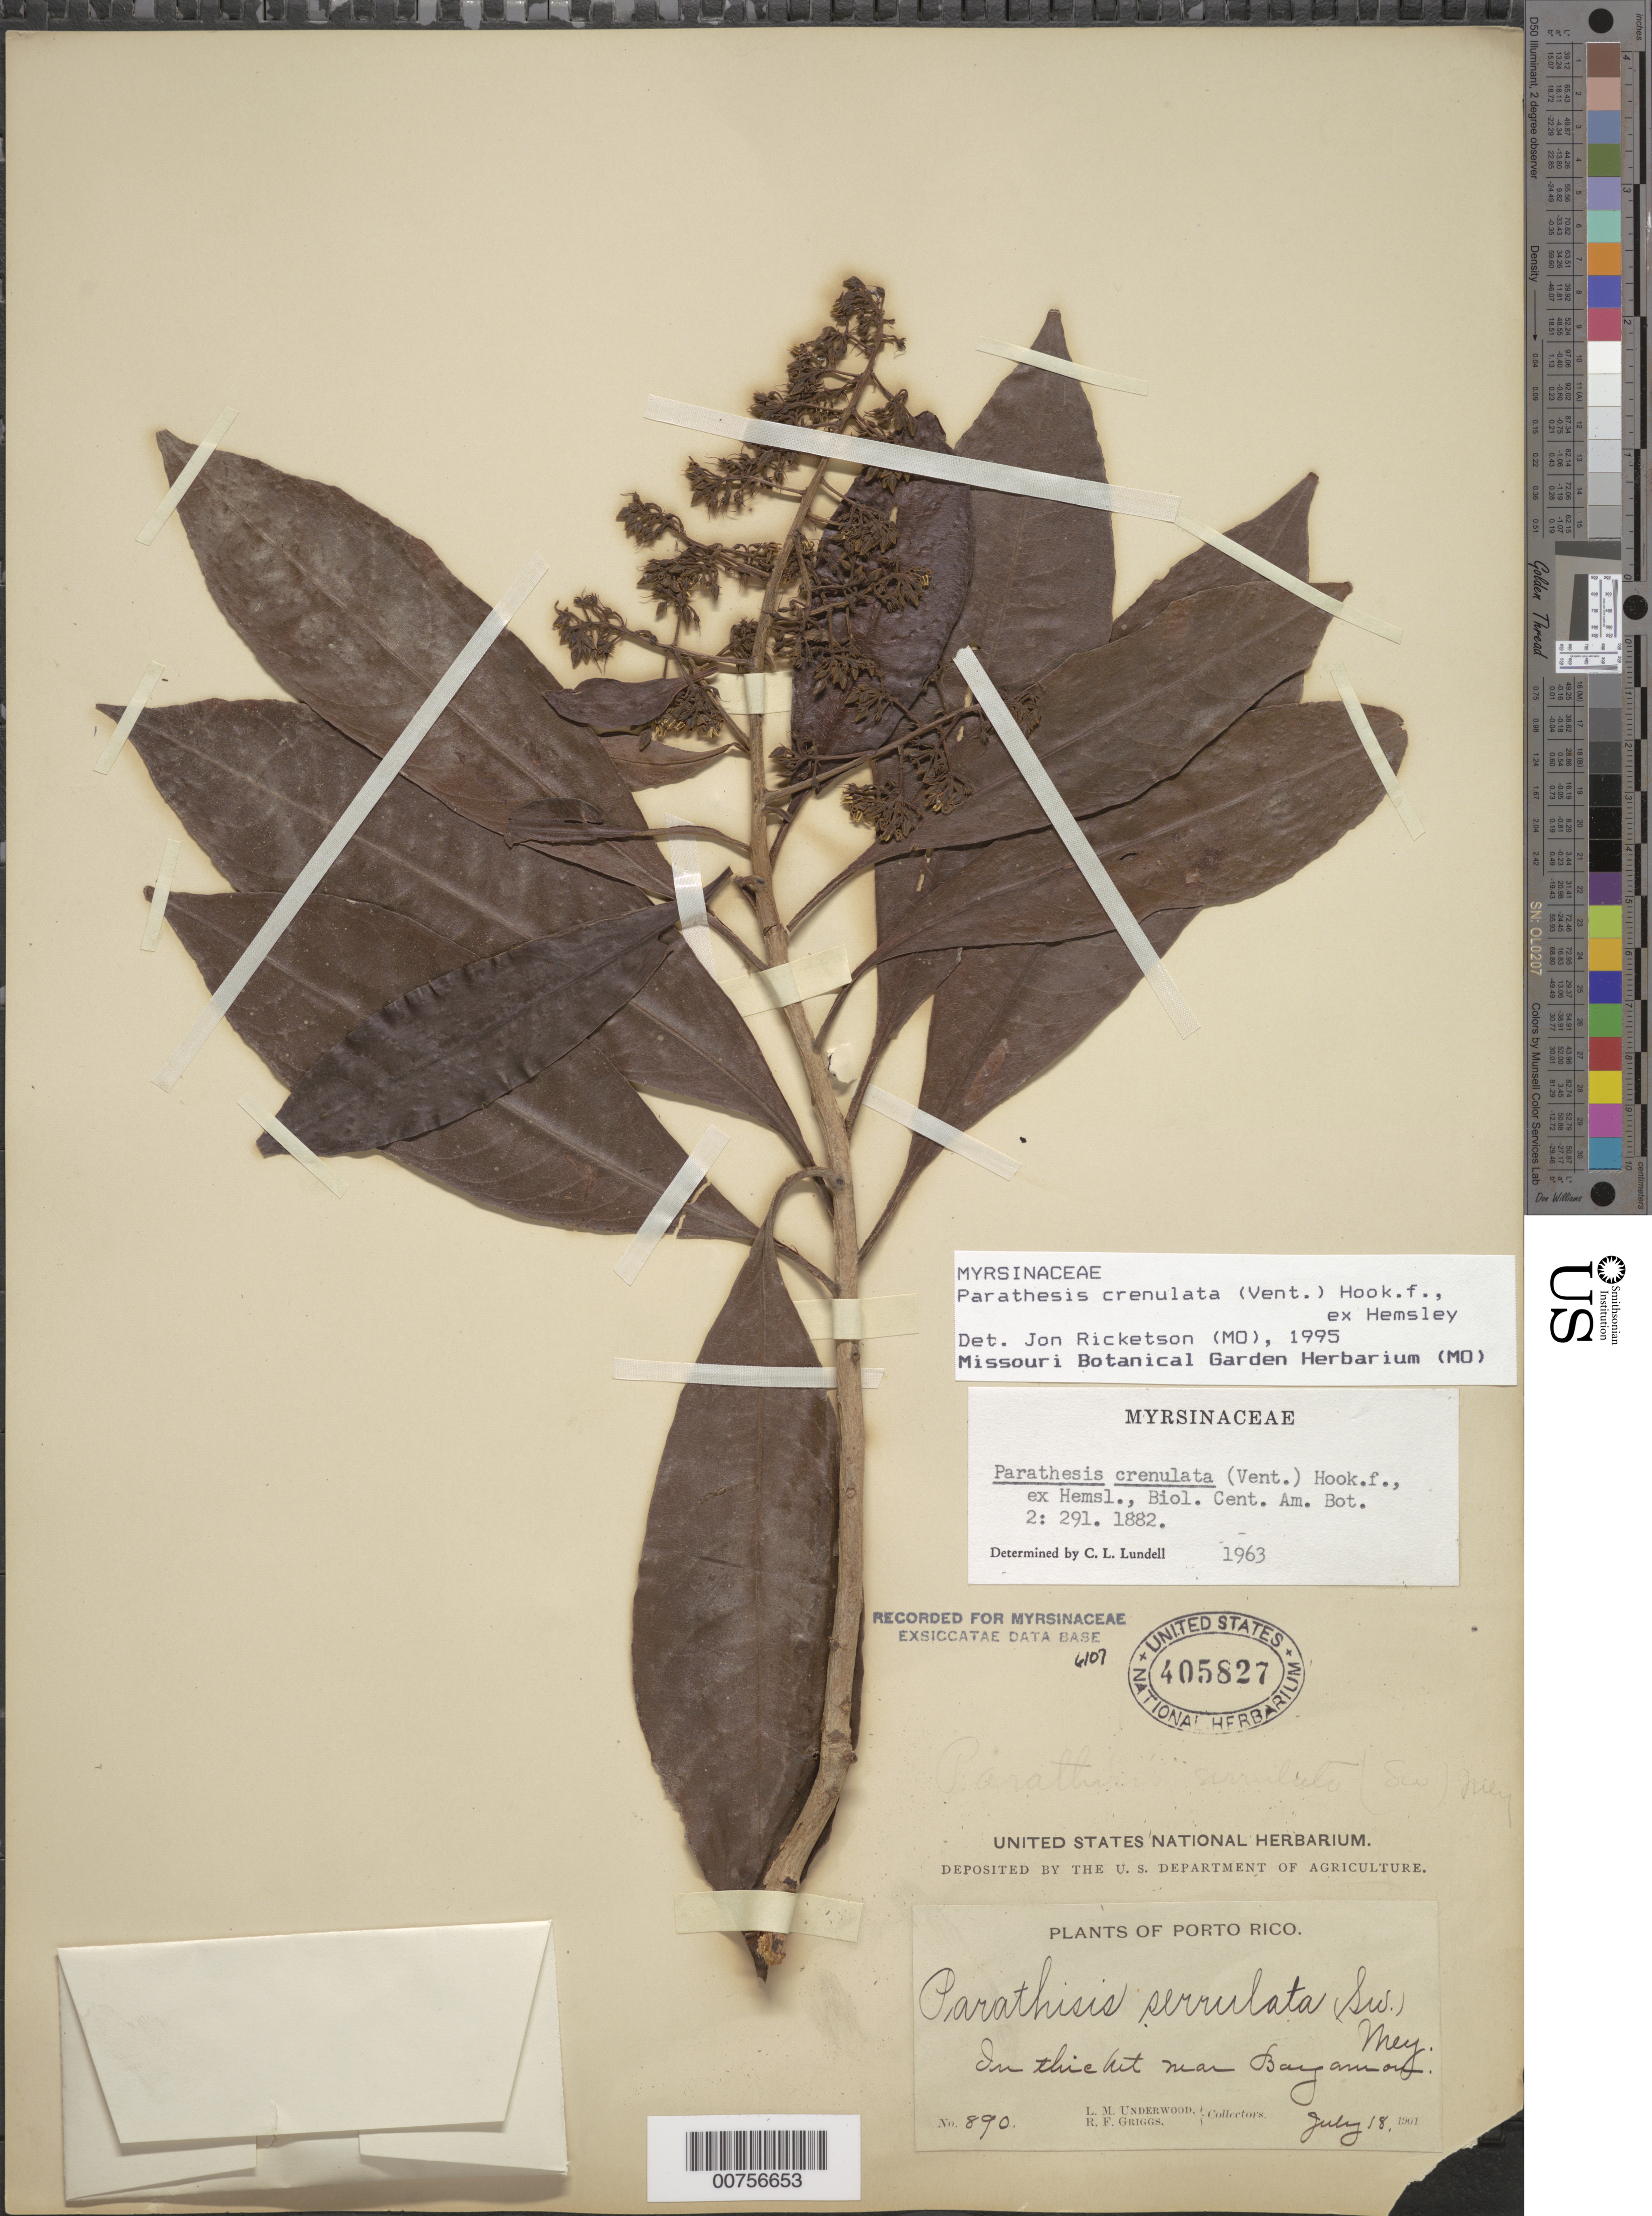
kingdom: Plantae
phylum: Tracheophyta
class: Magnoliopsida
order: Ericales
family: Primulaceae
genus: Parathesis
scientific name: Parathesis crenulata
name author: (Vent.) Hook. f. ex Hemsl.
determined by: Ricketson, Jon M., (MO), Missouri Botanical Garden (UNITED STATES)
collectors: L. M. Underwood & R. F. Griggs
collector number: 890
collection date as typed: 18 Jul 1901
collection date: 1901-07-18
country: Puerto Rico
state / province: Bayamón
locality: Near Bayamón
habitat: In thicket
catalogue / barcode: US 405827